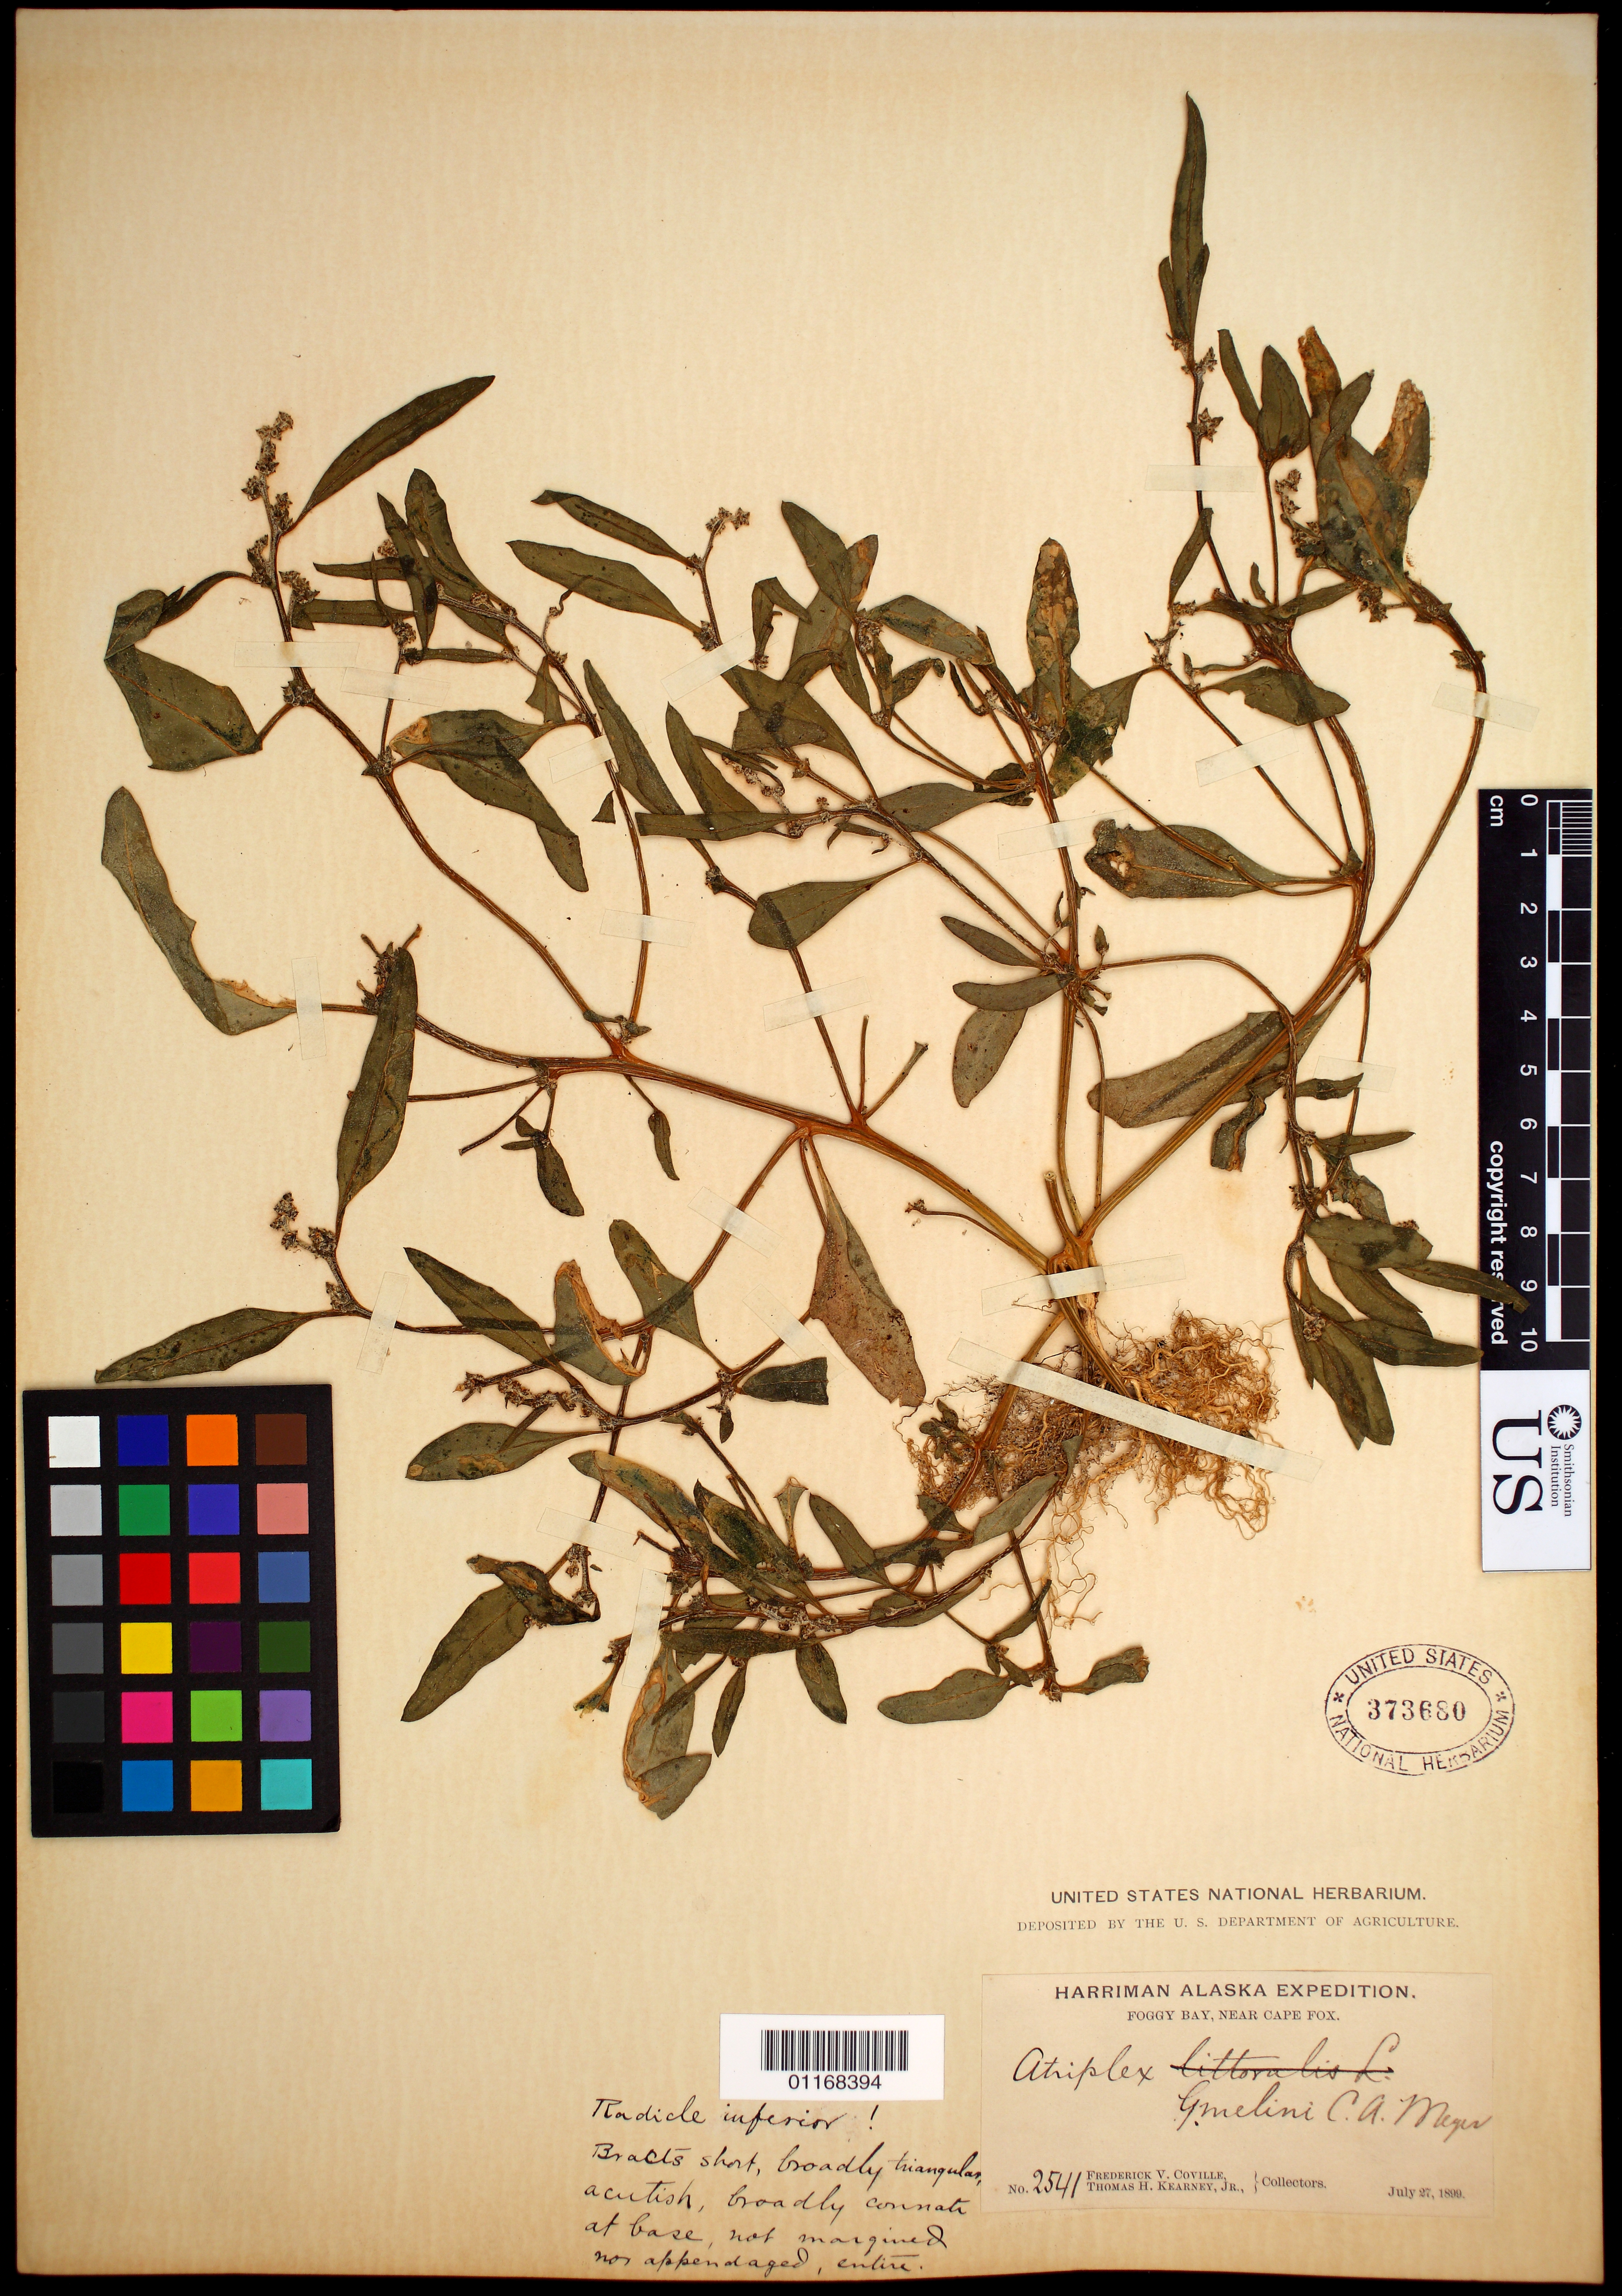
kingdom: Plantae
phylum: Tracheophyta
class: Magnoliopsida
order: Caryophyllales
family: Amaranthaceae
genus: Atriplex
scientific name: Atriplex gmelinii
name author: C.A. Mey. ex Bong.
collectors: F. V. Coville & T. H. Kearney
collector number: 2541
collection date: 1899-07-27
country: United States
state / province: Alaska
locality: Foggy Bay, near Cape Fox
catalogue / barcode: US 373680